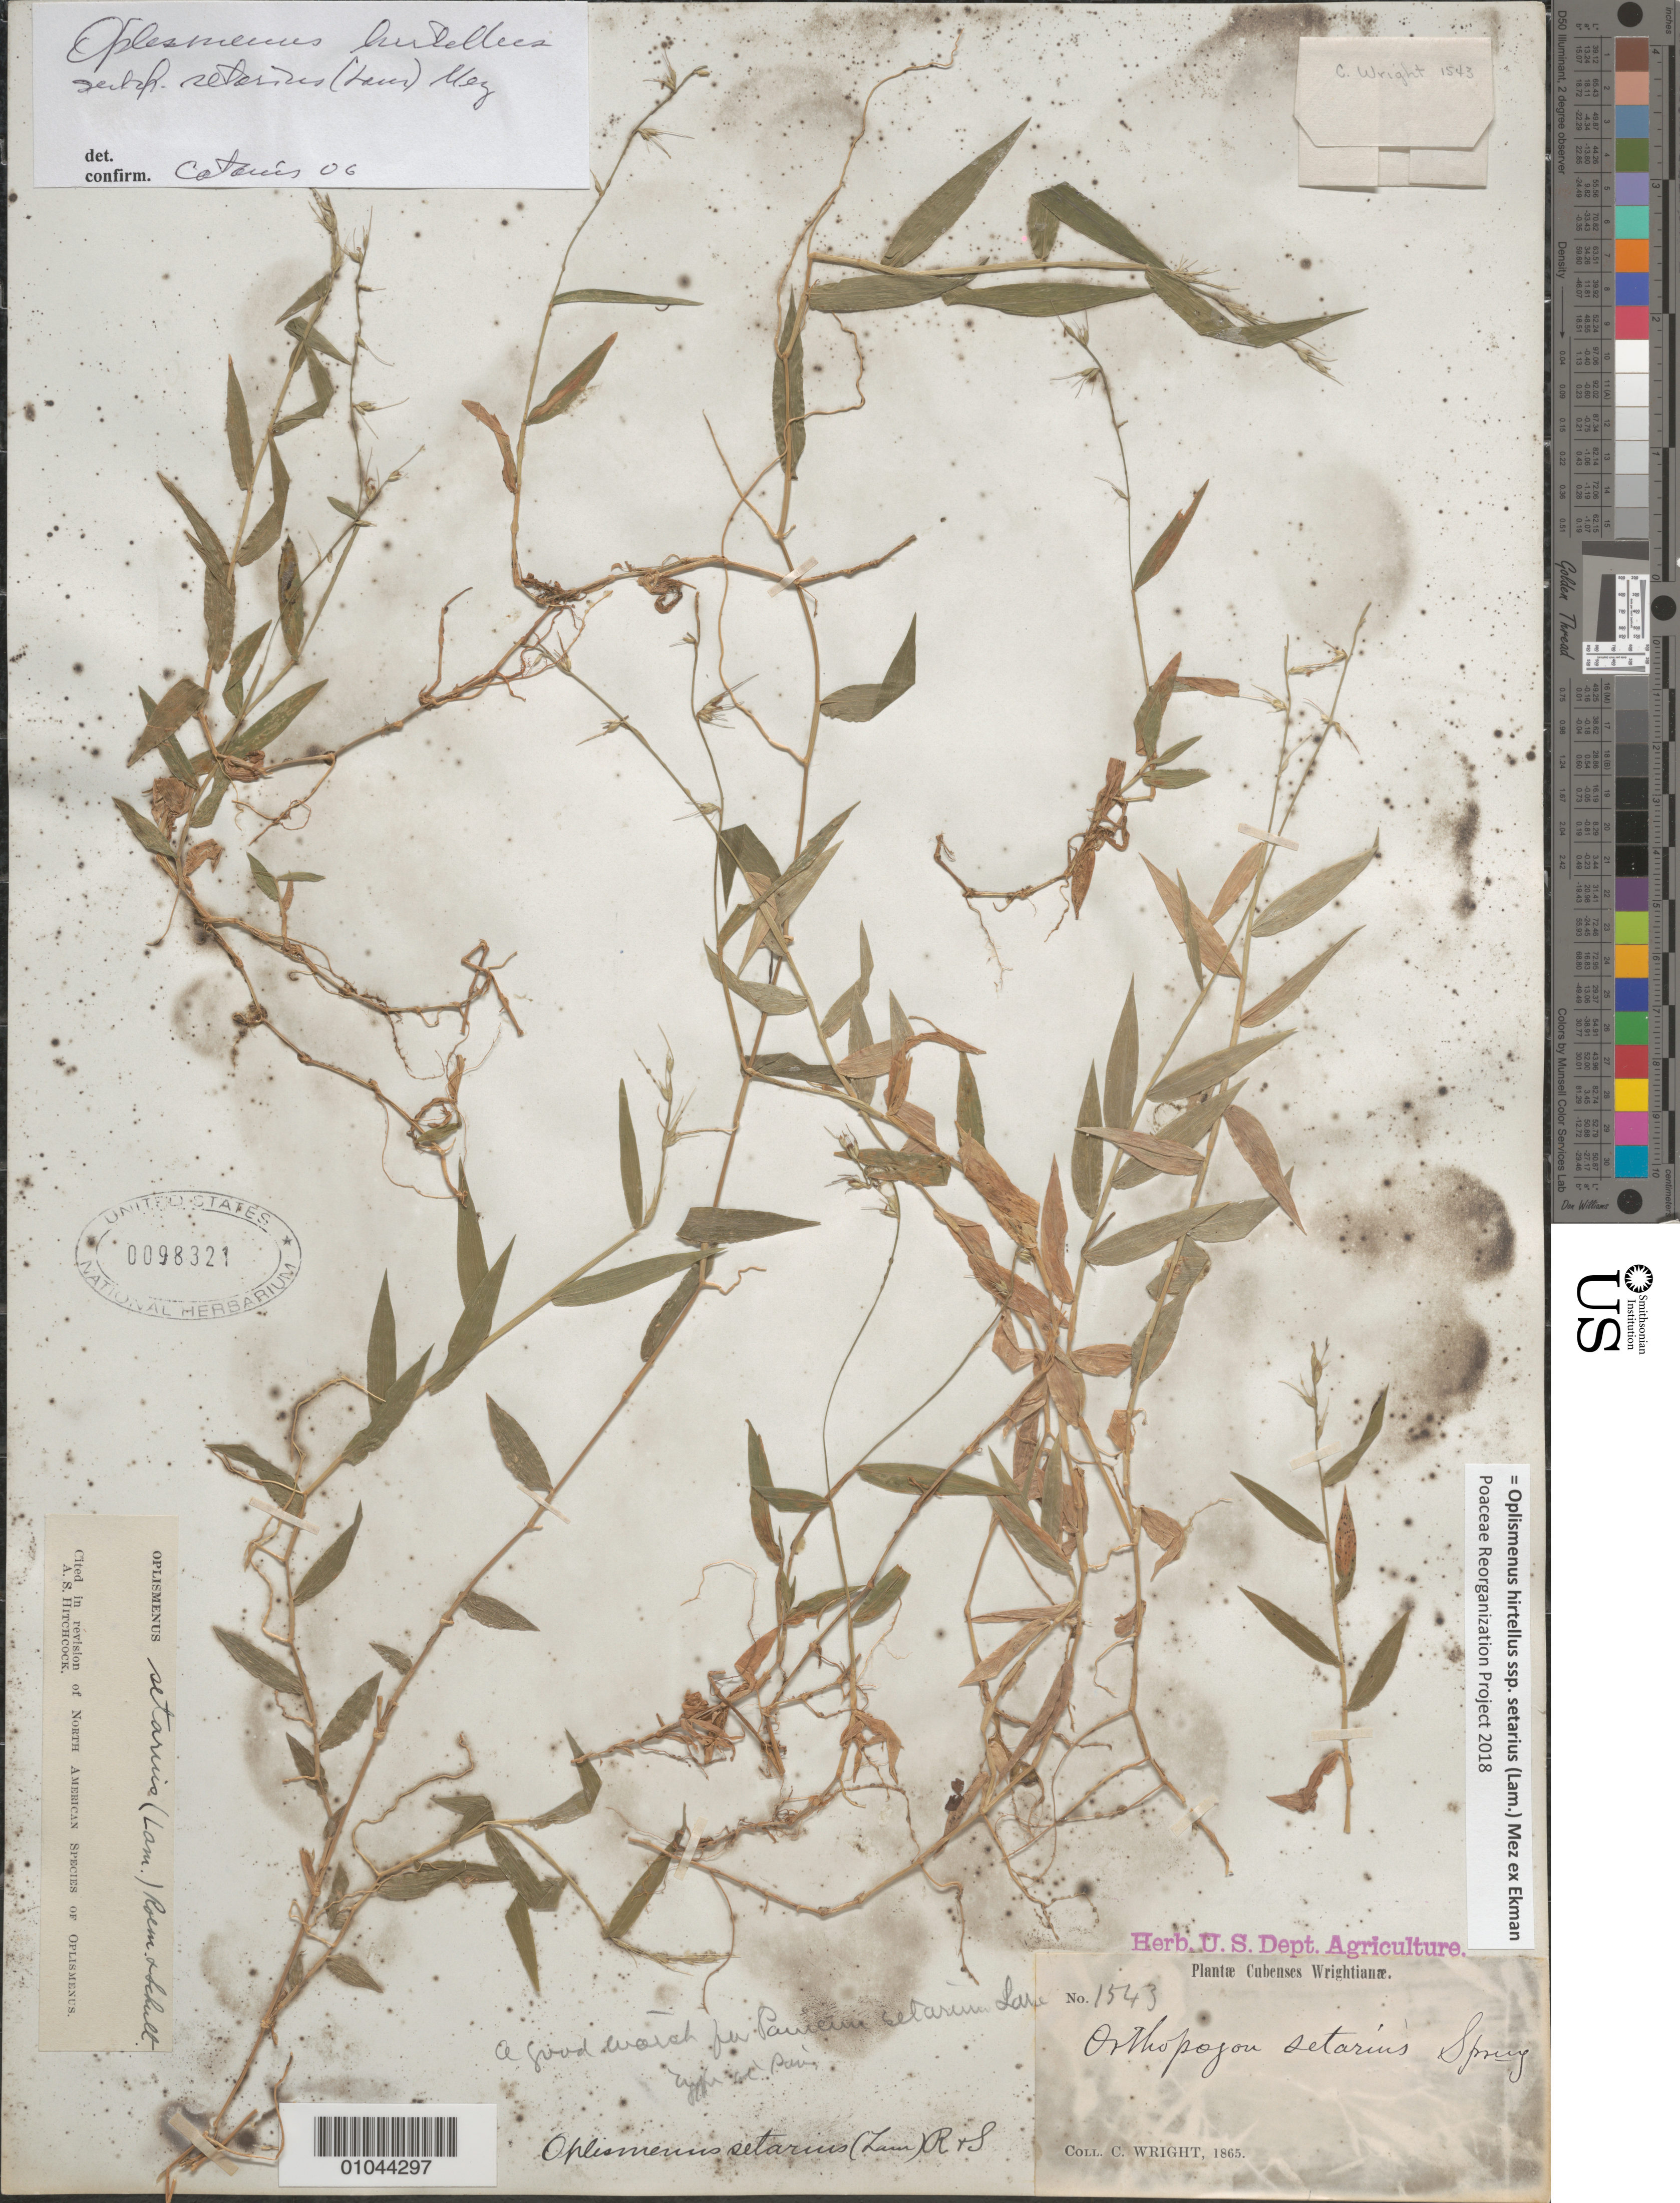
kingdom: Plantae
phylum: Tracheophyta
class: Liliopsida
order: Poales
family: Poaceae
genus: Oplismenus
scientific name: Oplismenus hirtellus subsp. setarius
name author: (Lam.) Mez ex Ekman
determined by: Poaceae Reorganization Project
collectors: C. Wright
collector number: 1543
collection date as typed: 01 Jan 1865 to 31 Dec 1865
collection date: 1865-01-01/1865-12-31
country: Cuba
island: Cuba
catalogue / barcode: US 98321